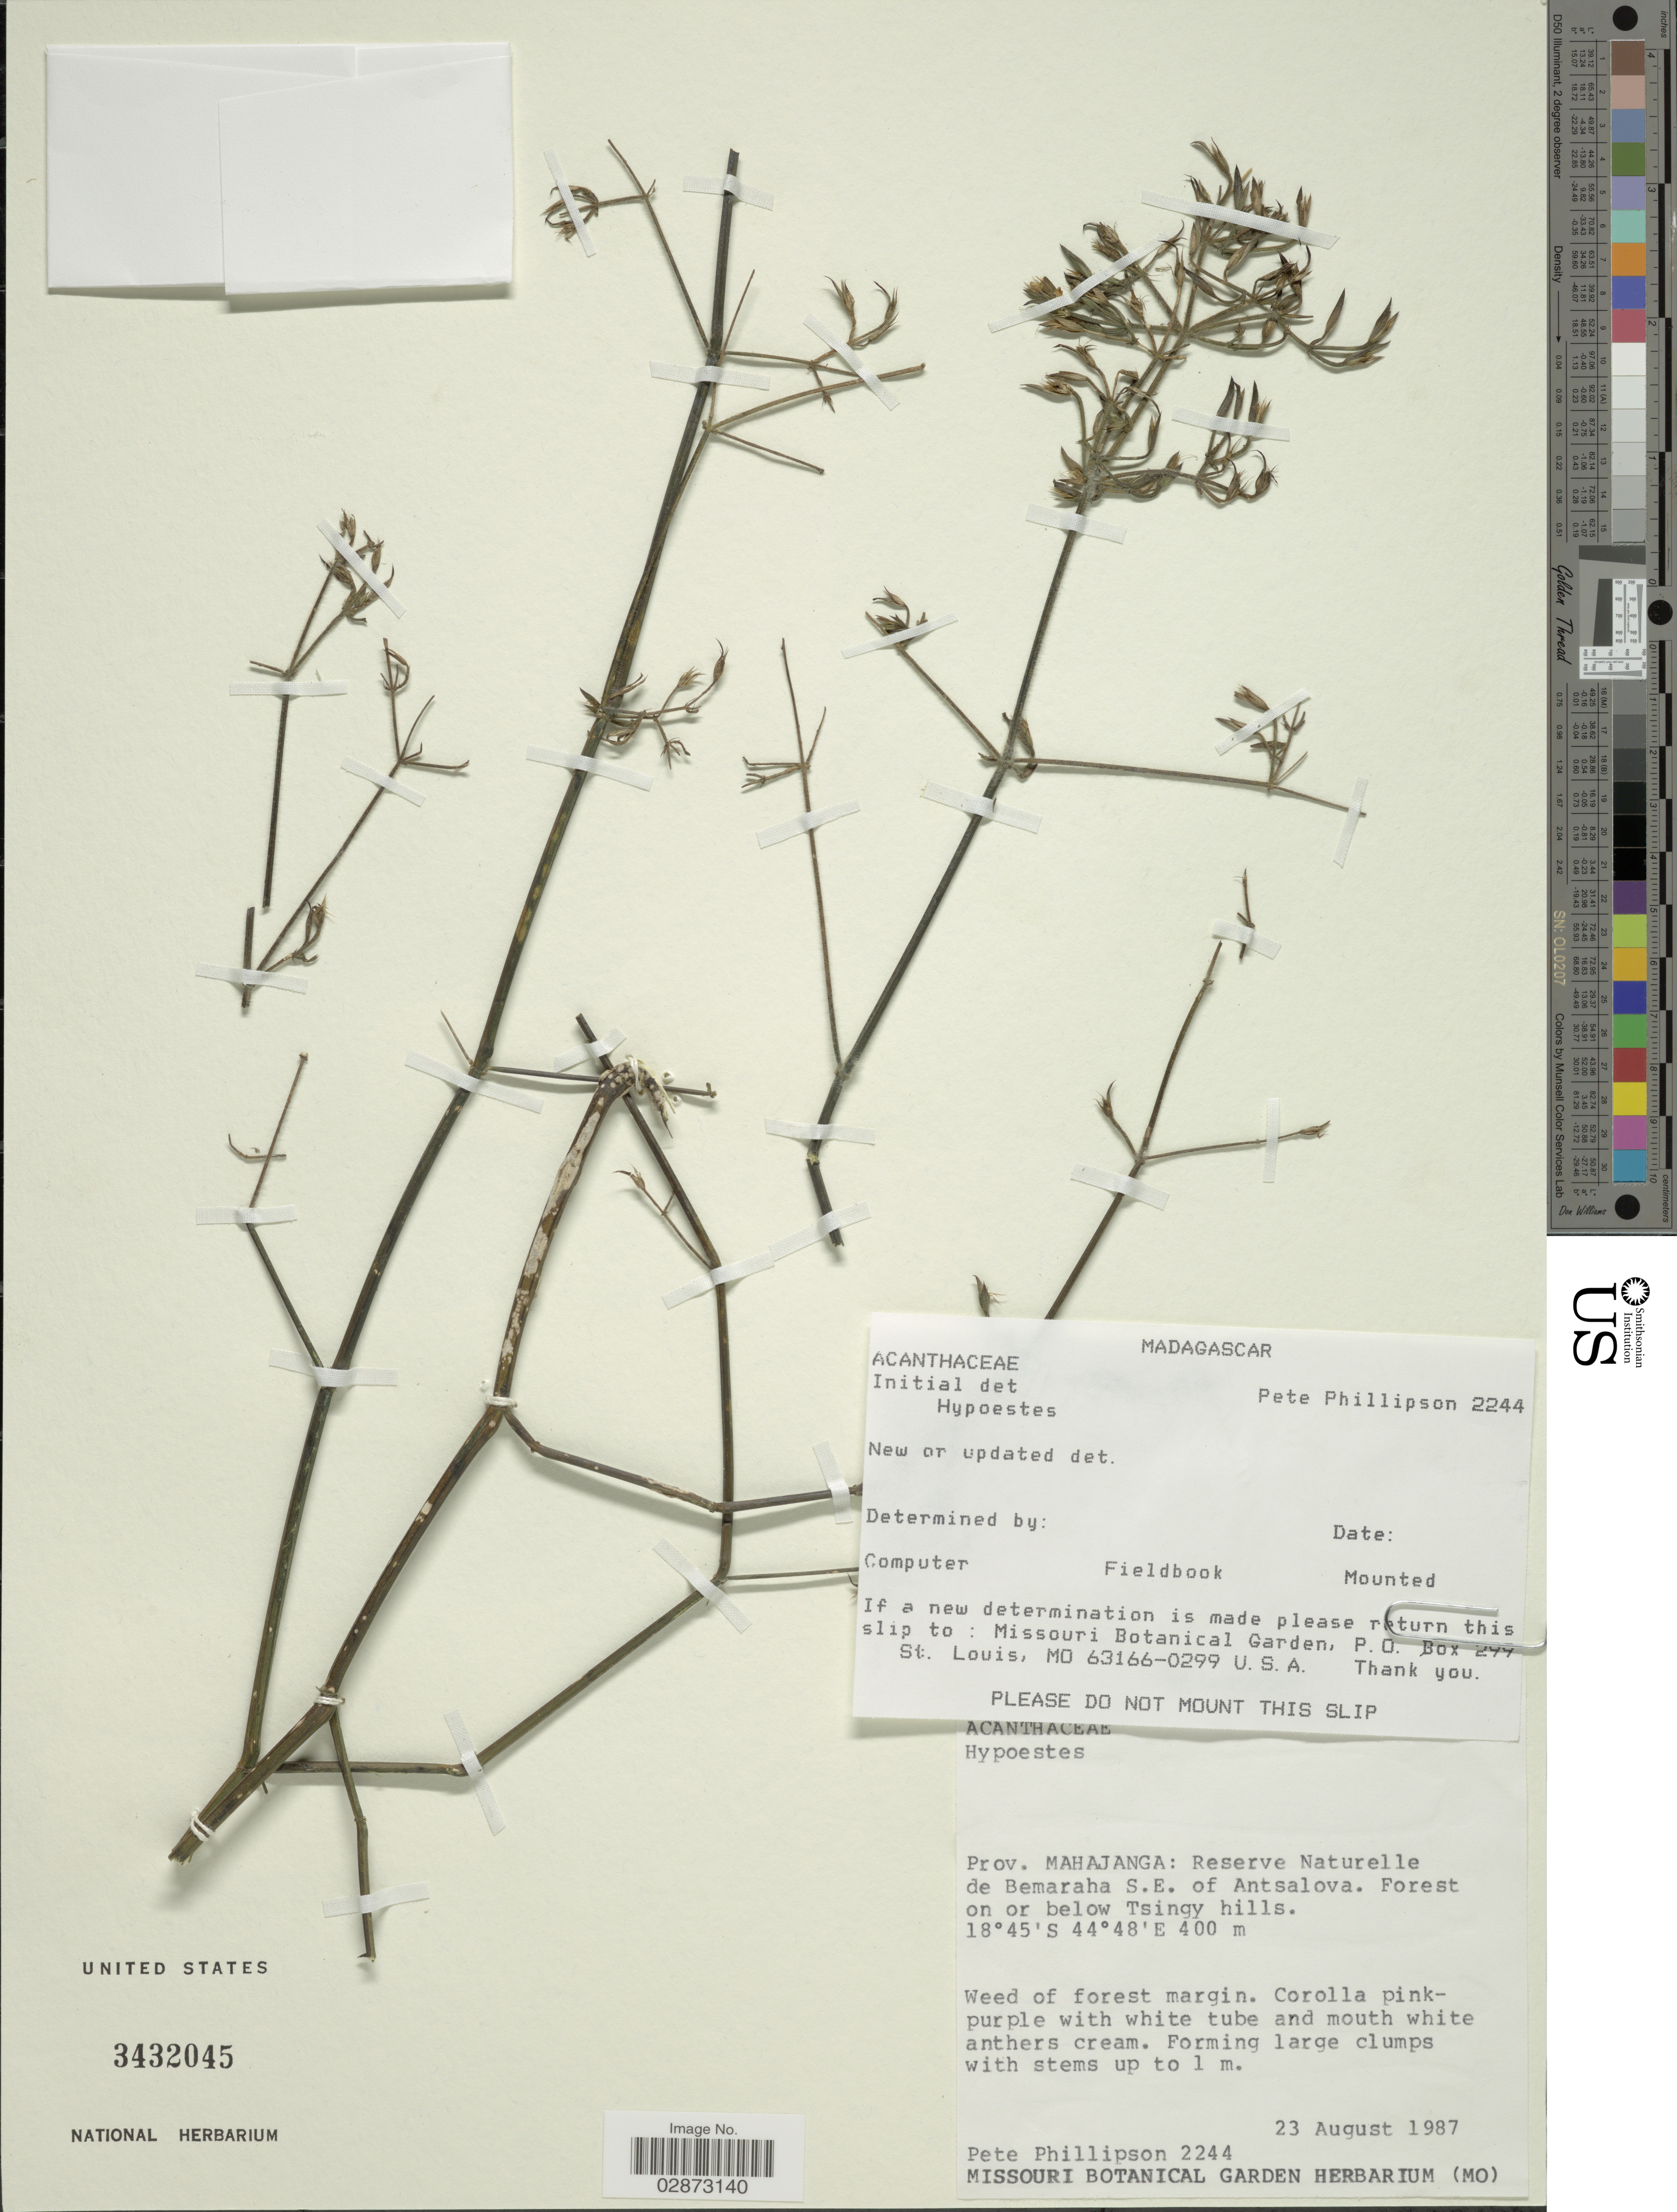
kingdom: Plantae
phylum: Tracheophyta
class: Magnoliopsida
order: Lamiales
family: Acanthaceae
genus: Hypoestes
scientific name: Hypoestes sp.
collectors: P. B. Phillipson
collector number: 2244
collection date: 1987-08-23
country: Madagascar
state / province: Melaky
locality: Reserve Naturelle de Bemaraha S.E. of Antsalova. Forest on or below Tsingy hills.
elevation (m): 400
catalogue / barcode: US 3432045